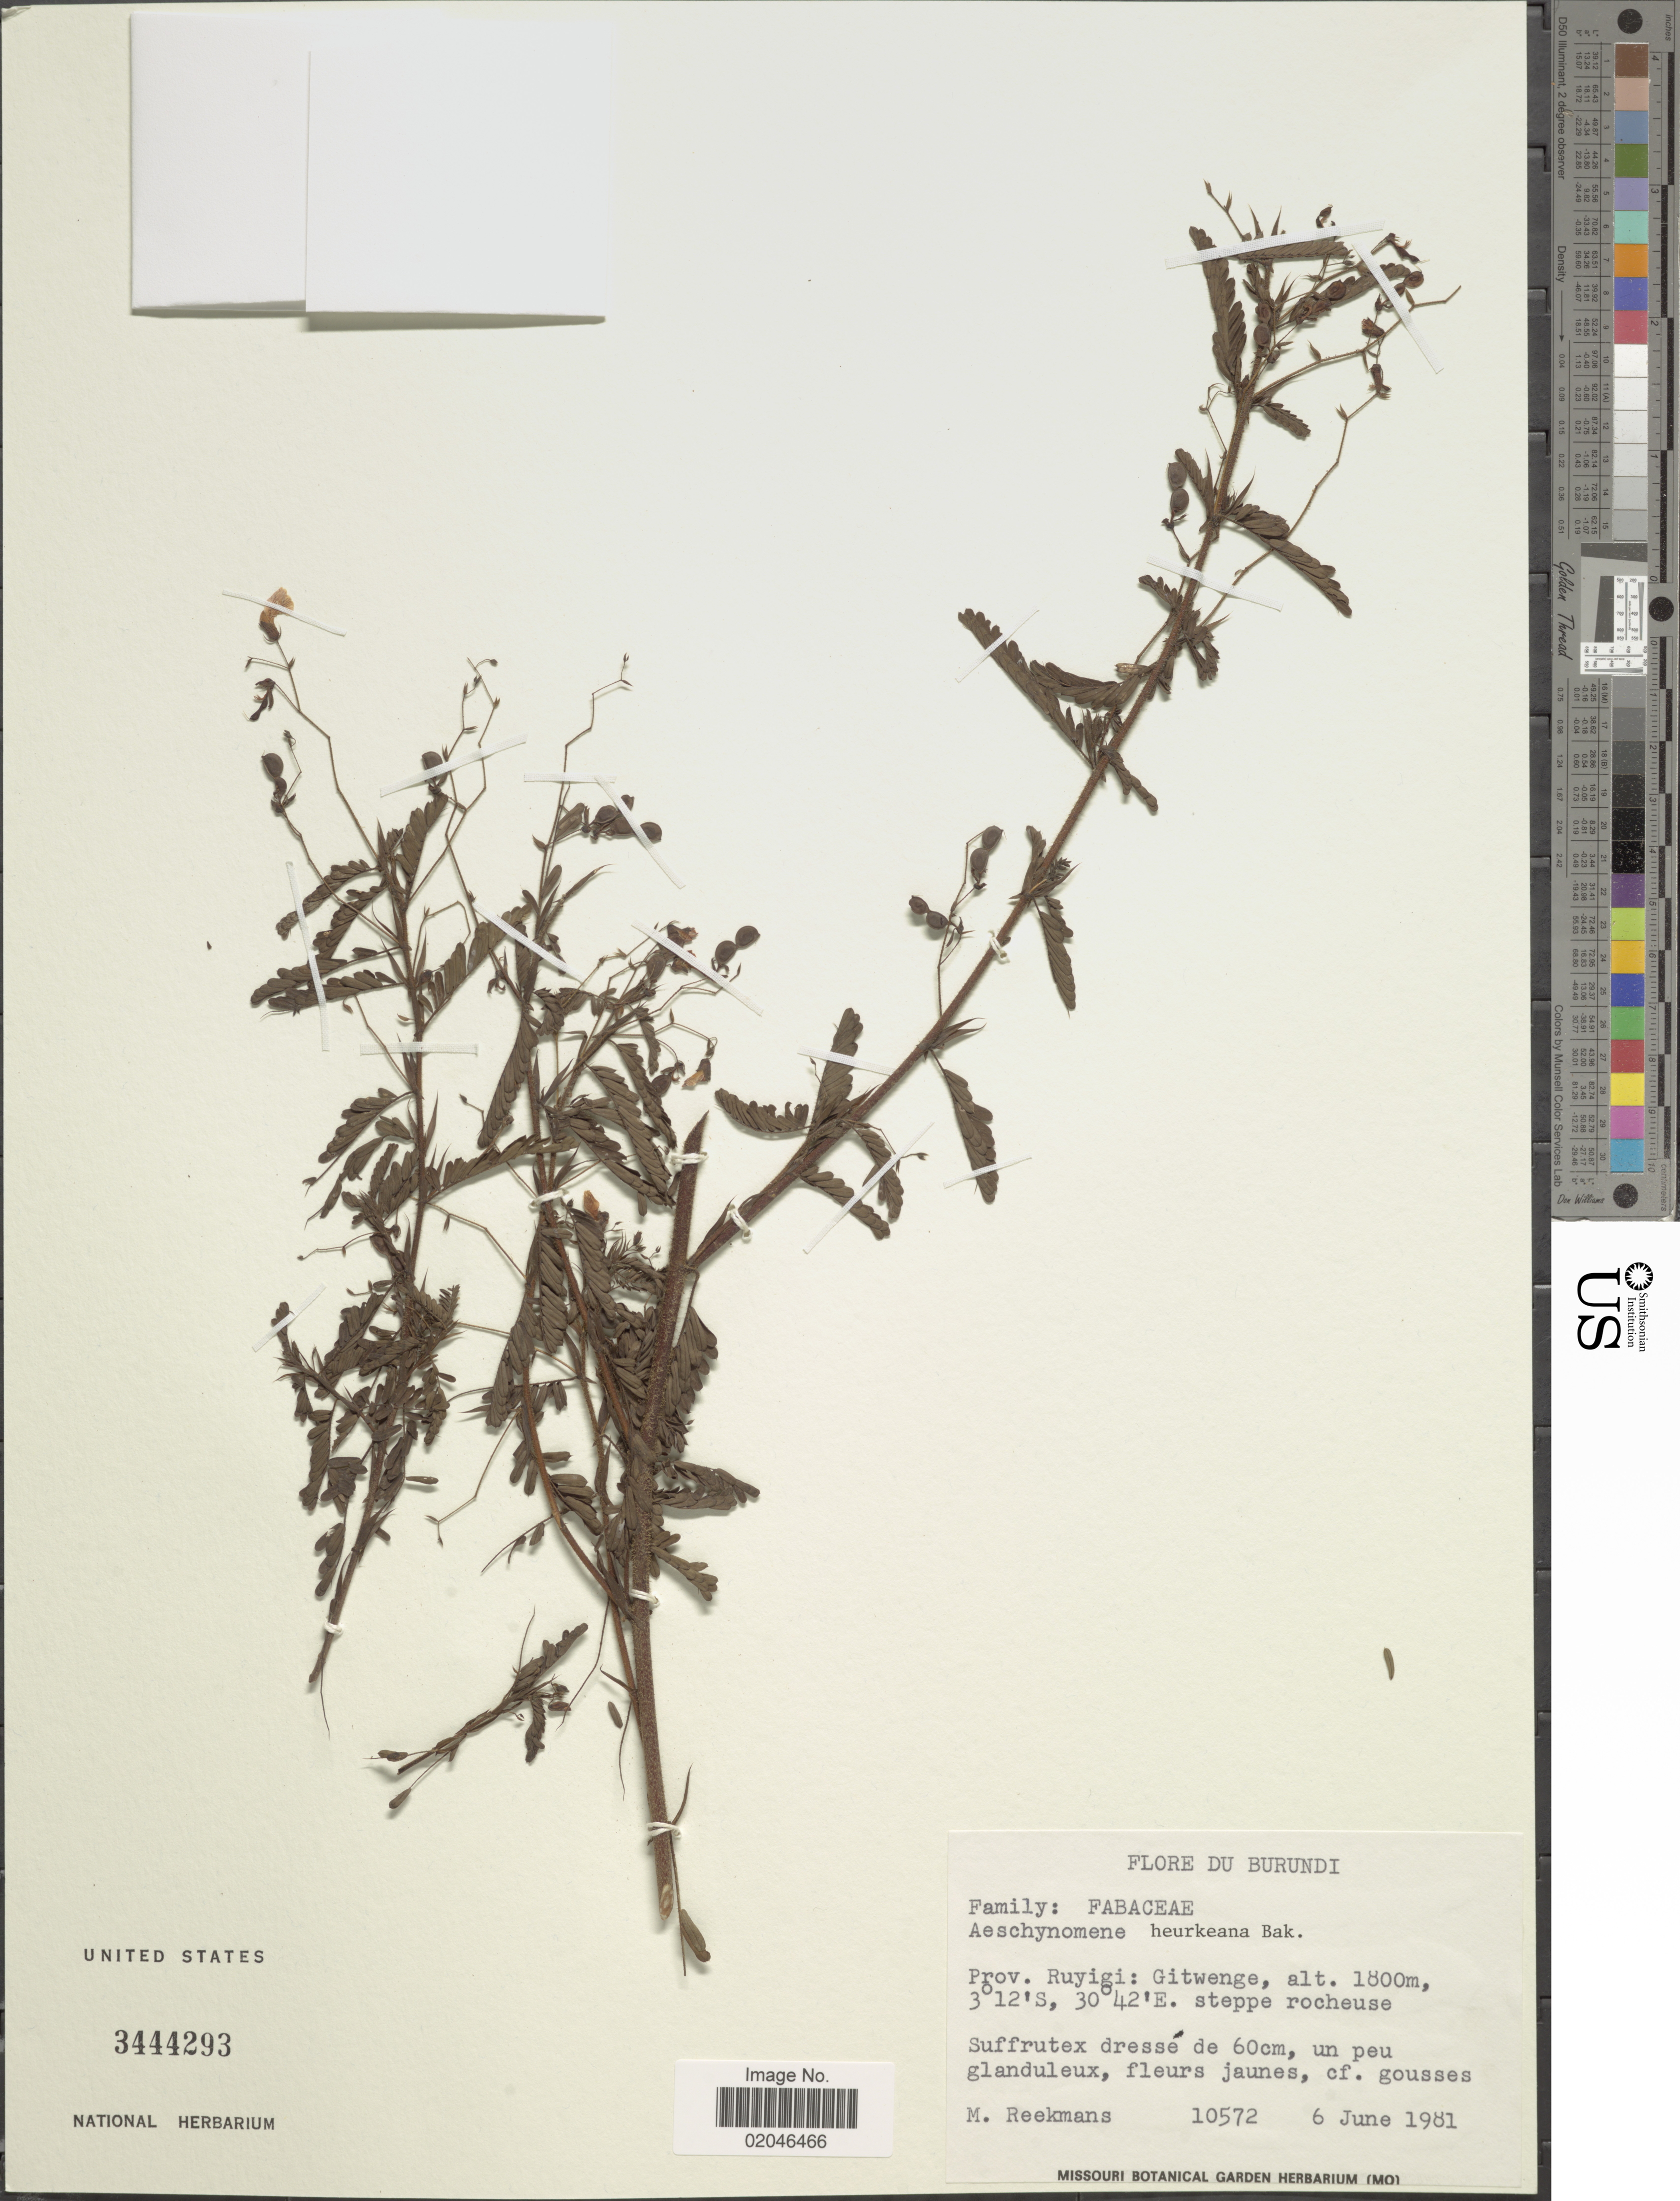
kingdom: Plantae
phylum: Tracheophyta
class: Magnoliopsida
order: Fabales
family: Fabaceae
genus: Aeschynomene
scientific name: Aeschynomene heurckeana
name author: Baker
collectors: M. Reekmans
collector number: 10572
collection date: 1981-06-06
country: Burundi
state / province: Ruyigi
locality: Prov. Ruyigi: Gitwenge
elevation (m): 1800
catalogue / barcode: US 3444293